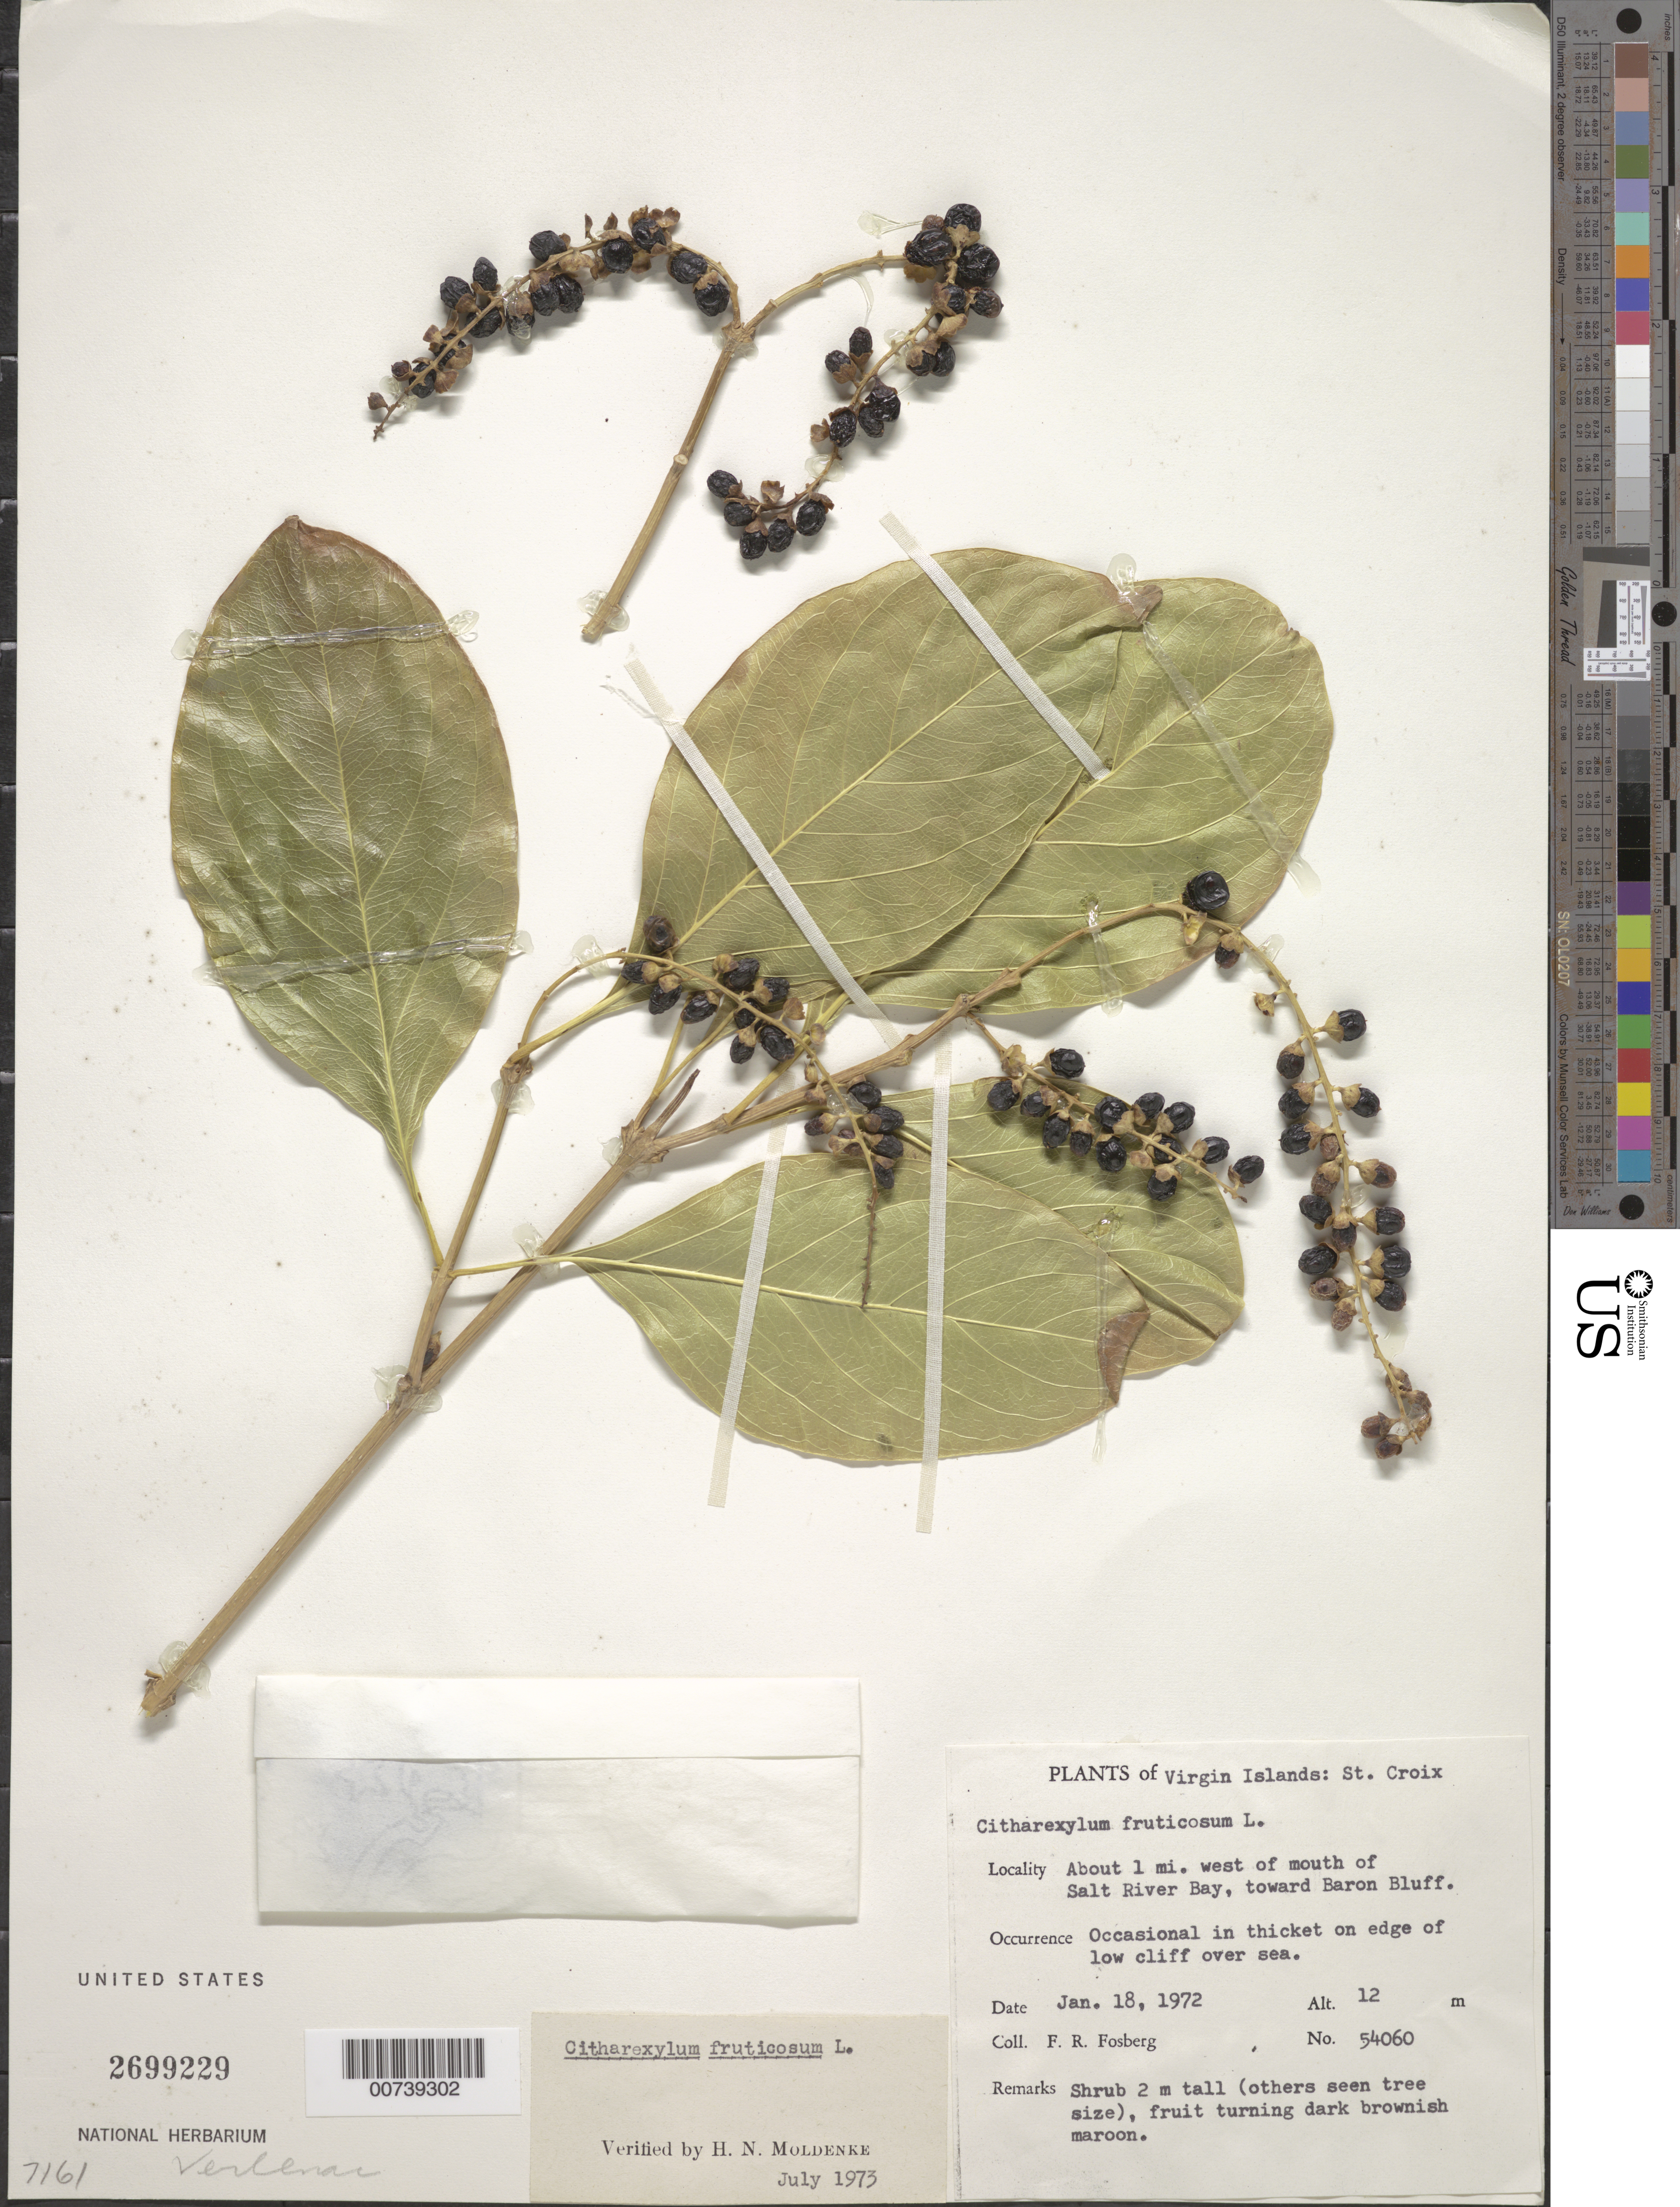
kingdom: Plantae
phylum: Tracheophyta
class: Magnoliopsida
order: Lamiales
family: Verbenaceae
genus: Citharexylum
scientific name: Citharexylum spinosum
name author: L.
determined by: Moldenke, H. N.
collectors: F. R. Fosberg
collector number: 54060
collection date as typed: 18 Jan 1972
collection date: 1972-01-18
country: U.S. Virgin Islands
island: St. Croix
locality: About 1 mi W of mouth of Salt River Bay, toward Baron Bluff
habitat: Occasional in thicket on edge of low cliff over sea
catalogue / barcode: US 2699229